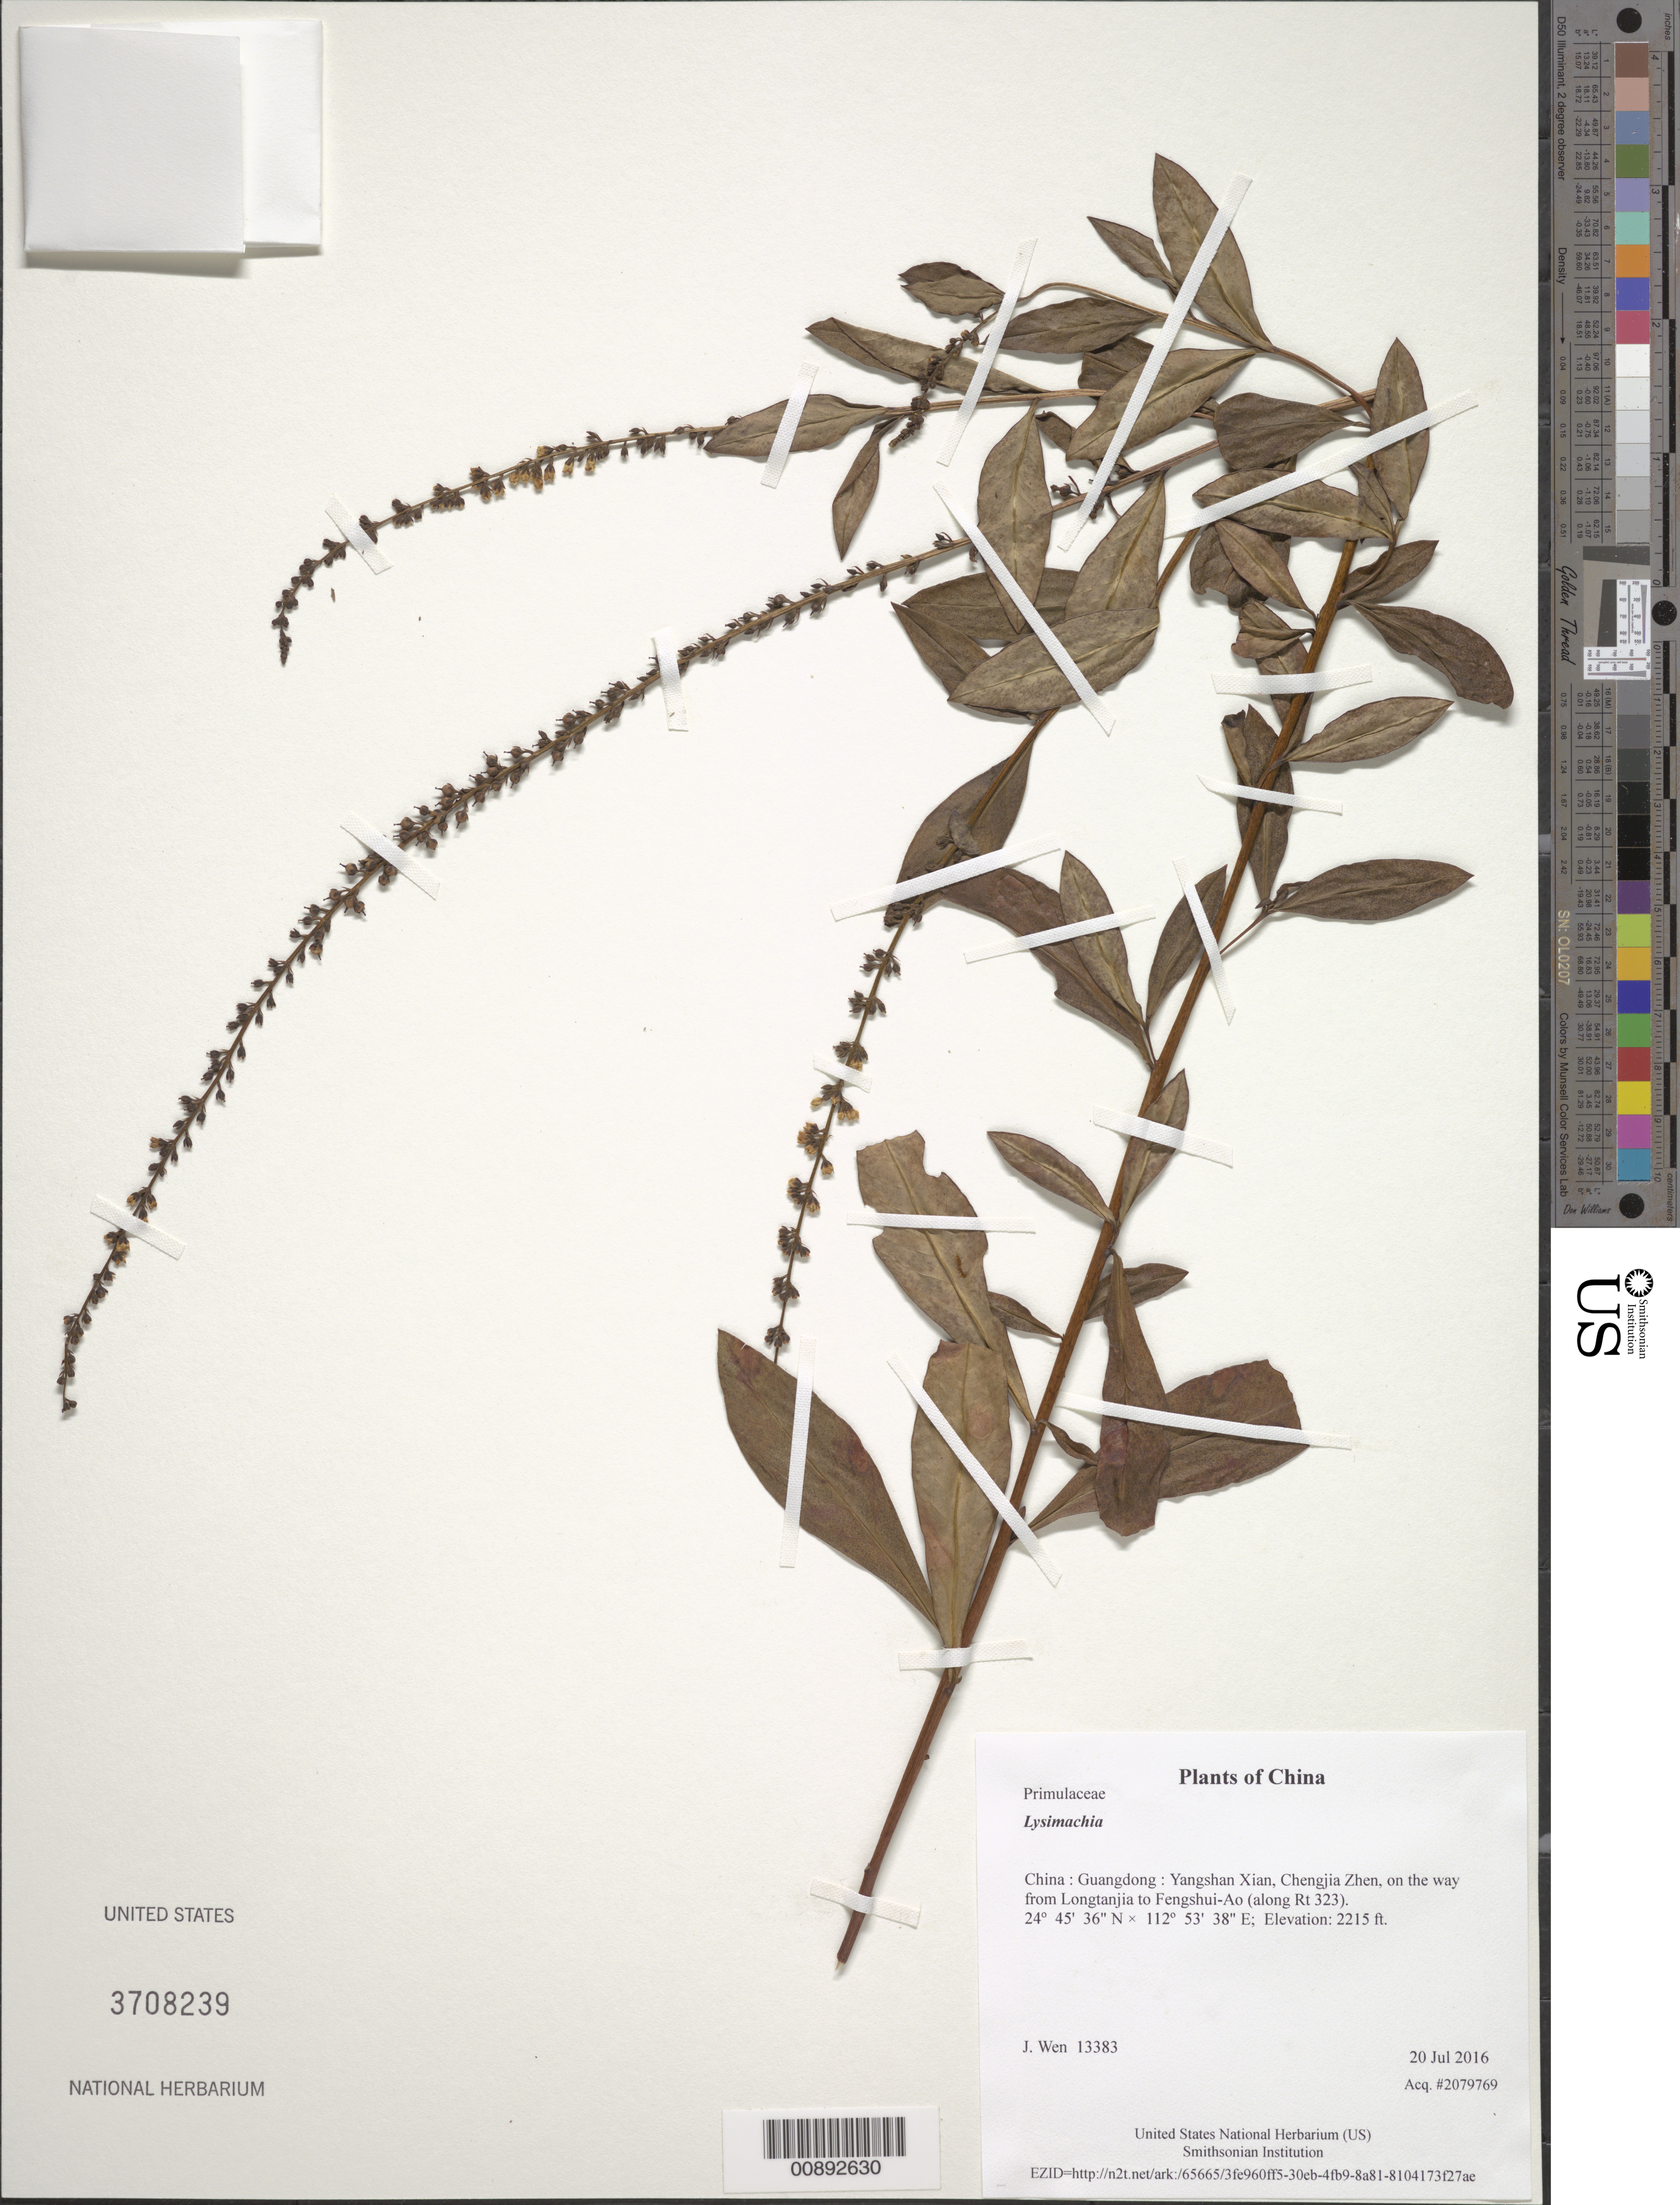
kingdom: Plantae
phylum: Tracheophyta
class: Magnoliopsida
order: Ericales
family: Primulaceae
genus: Lysimachia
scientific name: Lysimachia sp.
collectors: J. Wen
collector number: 13383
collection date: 2016-07-20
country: China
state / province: Guangdong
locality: Yangshan Xian, Chengjia Zhen, on the way from Longtanjia to Fengshui-Ao (along Rt 323)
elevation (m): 675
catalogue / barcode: US 3708239